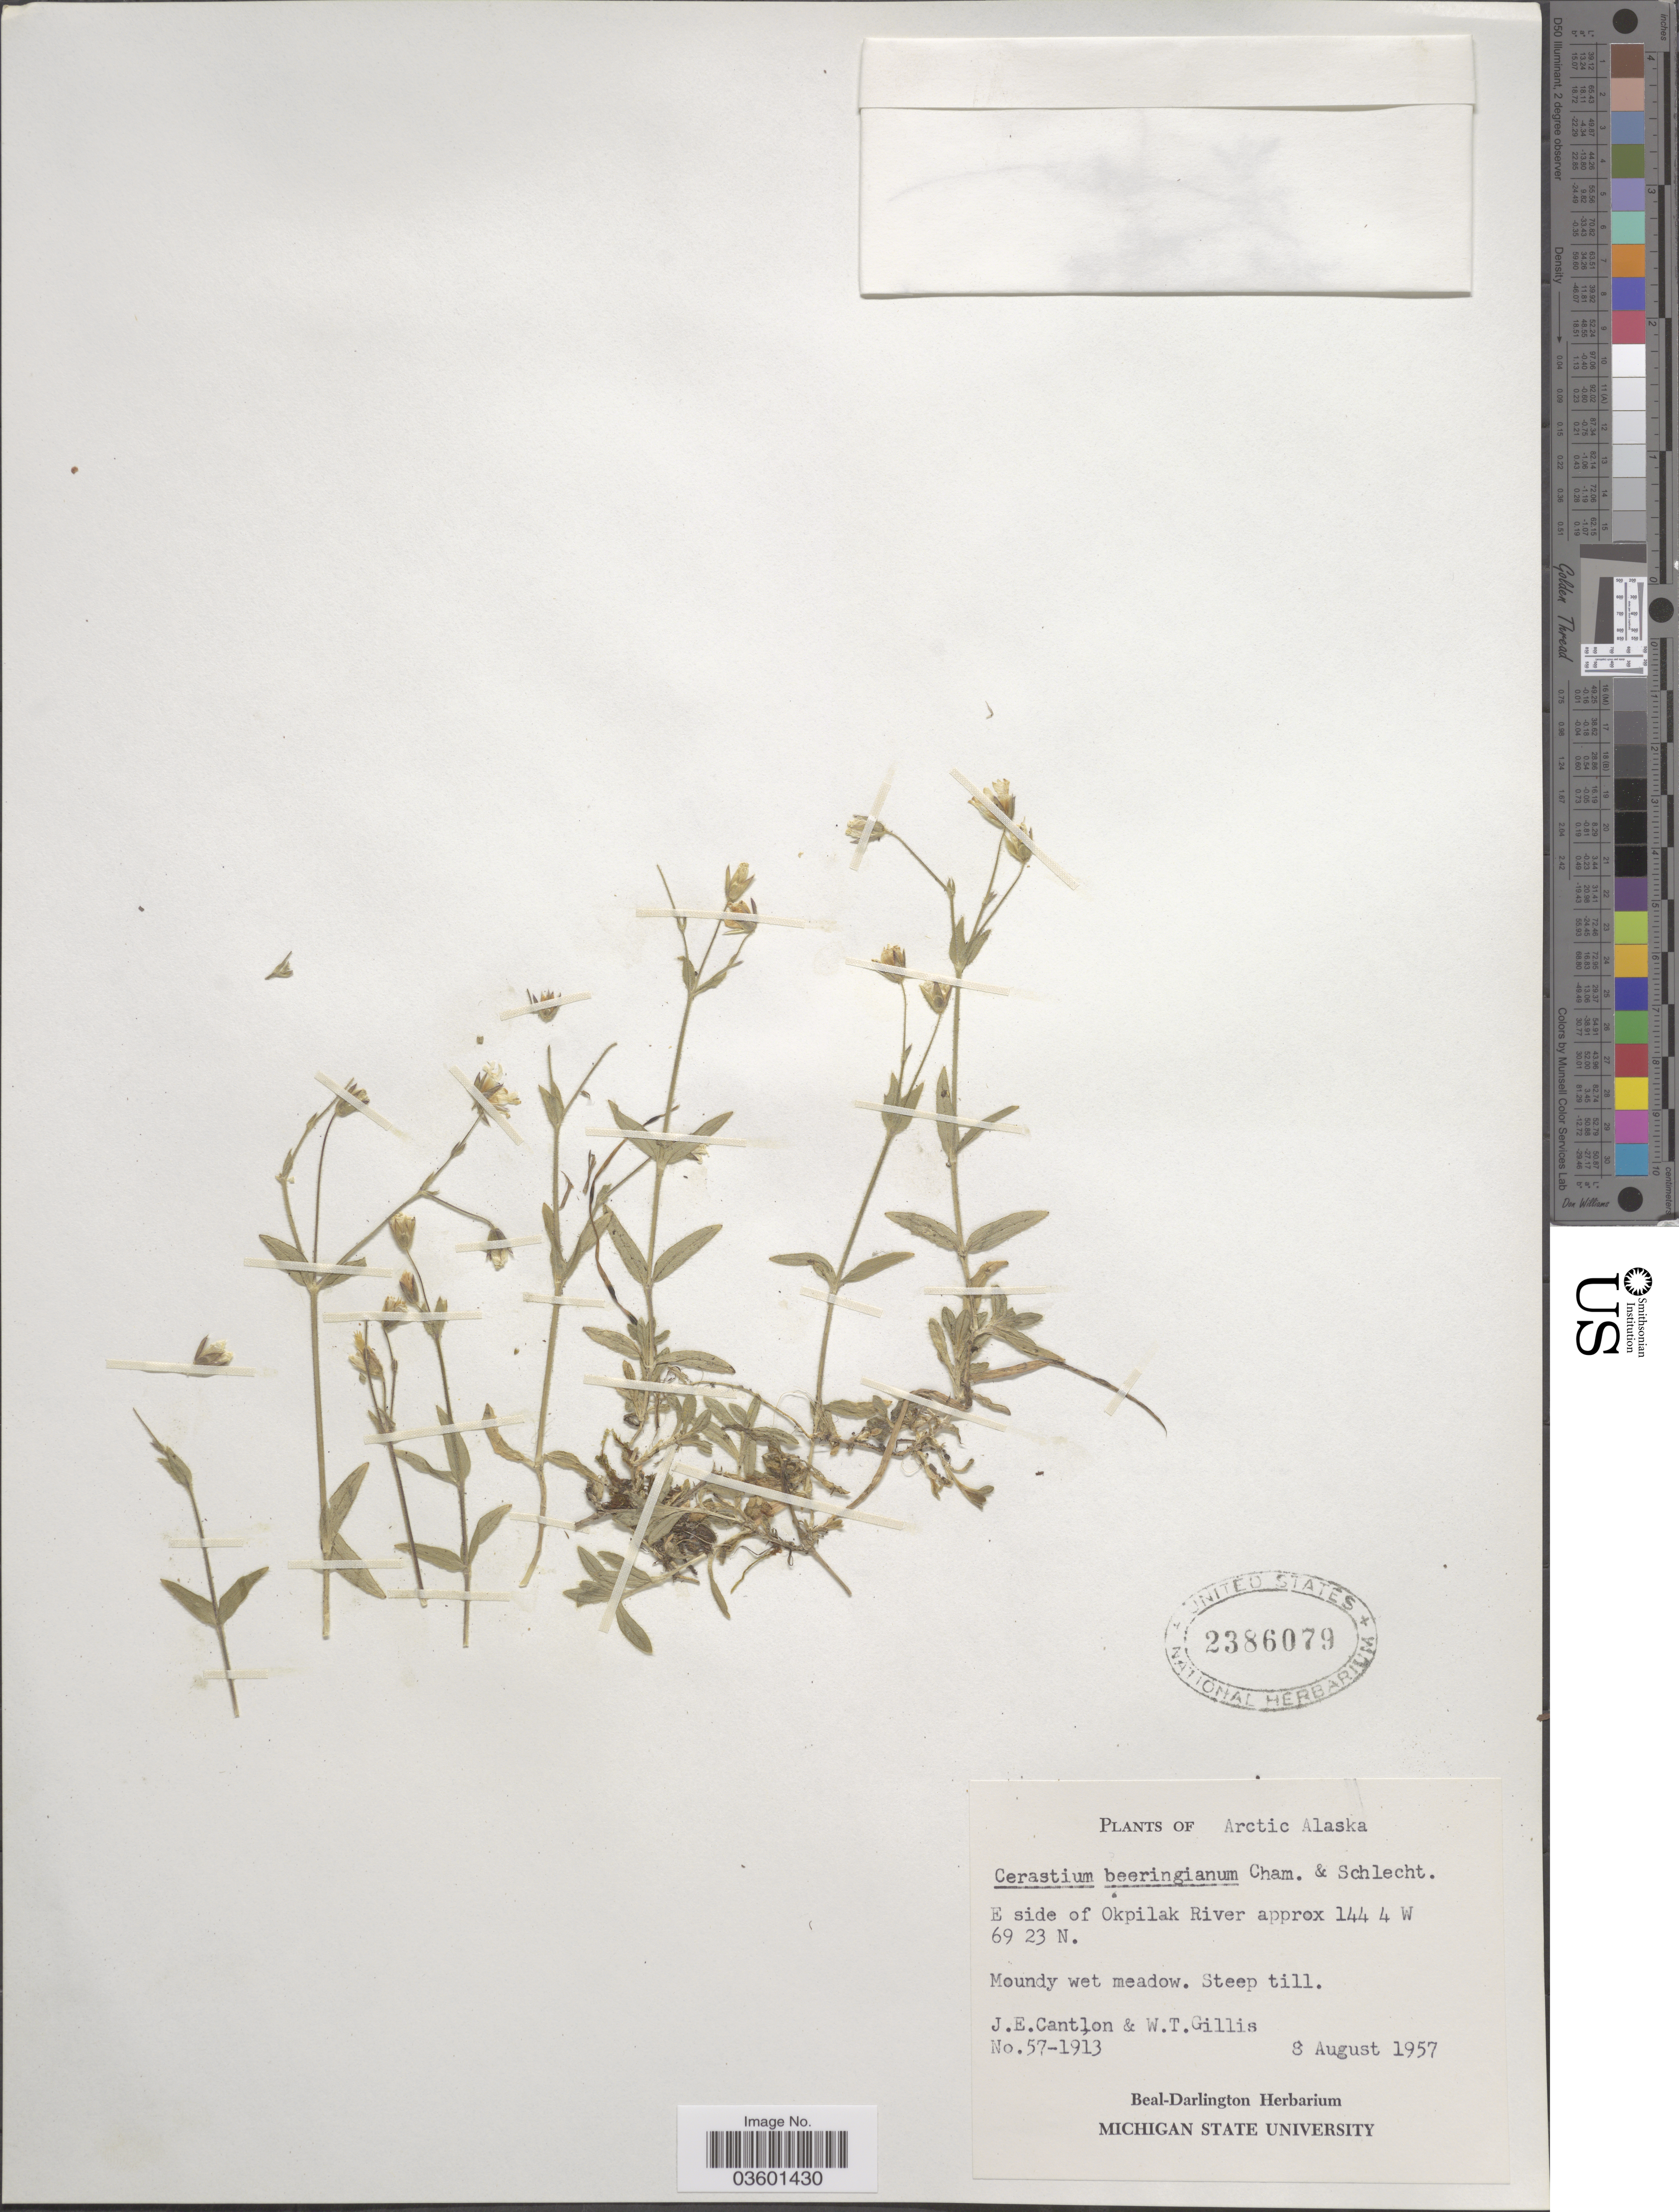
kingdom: Plantae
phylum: Tracheophyta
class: Magnoliopsida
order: Caryophyllales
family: Caryophyllaceae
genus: Cerastium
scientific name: Cerastium beeringianum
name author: Cham. & Schltdl.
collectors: J. Cantlon & W. T. Gillis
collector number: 57-1913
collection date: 1957-08-08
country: United States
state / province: Alaska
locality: Arctic Alaska. E side of Okpilak River.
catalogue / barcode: US 2386079